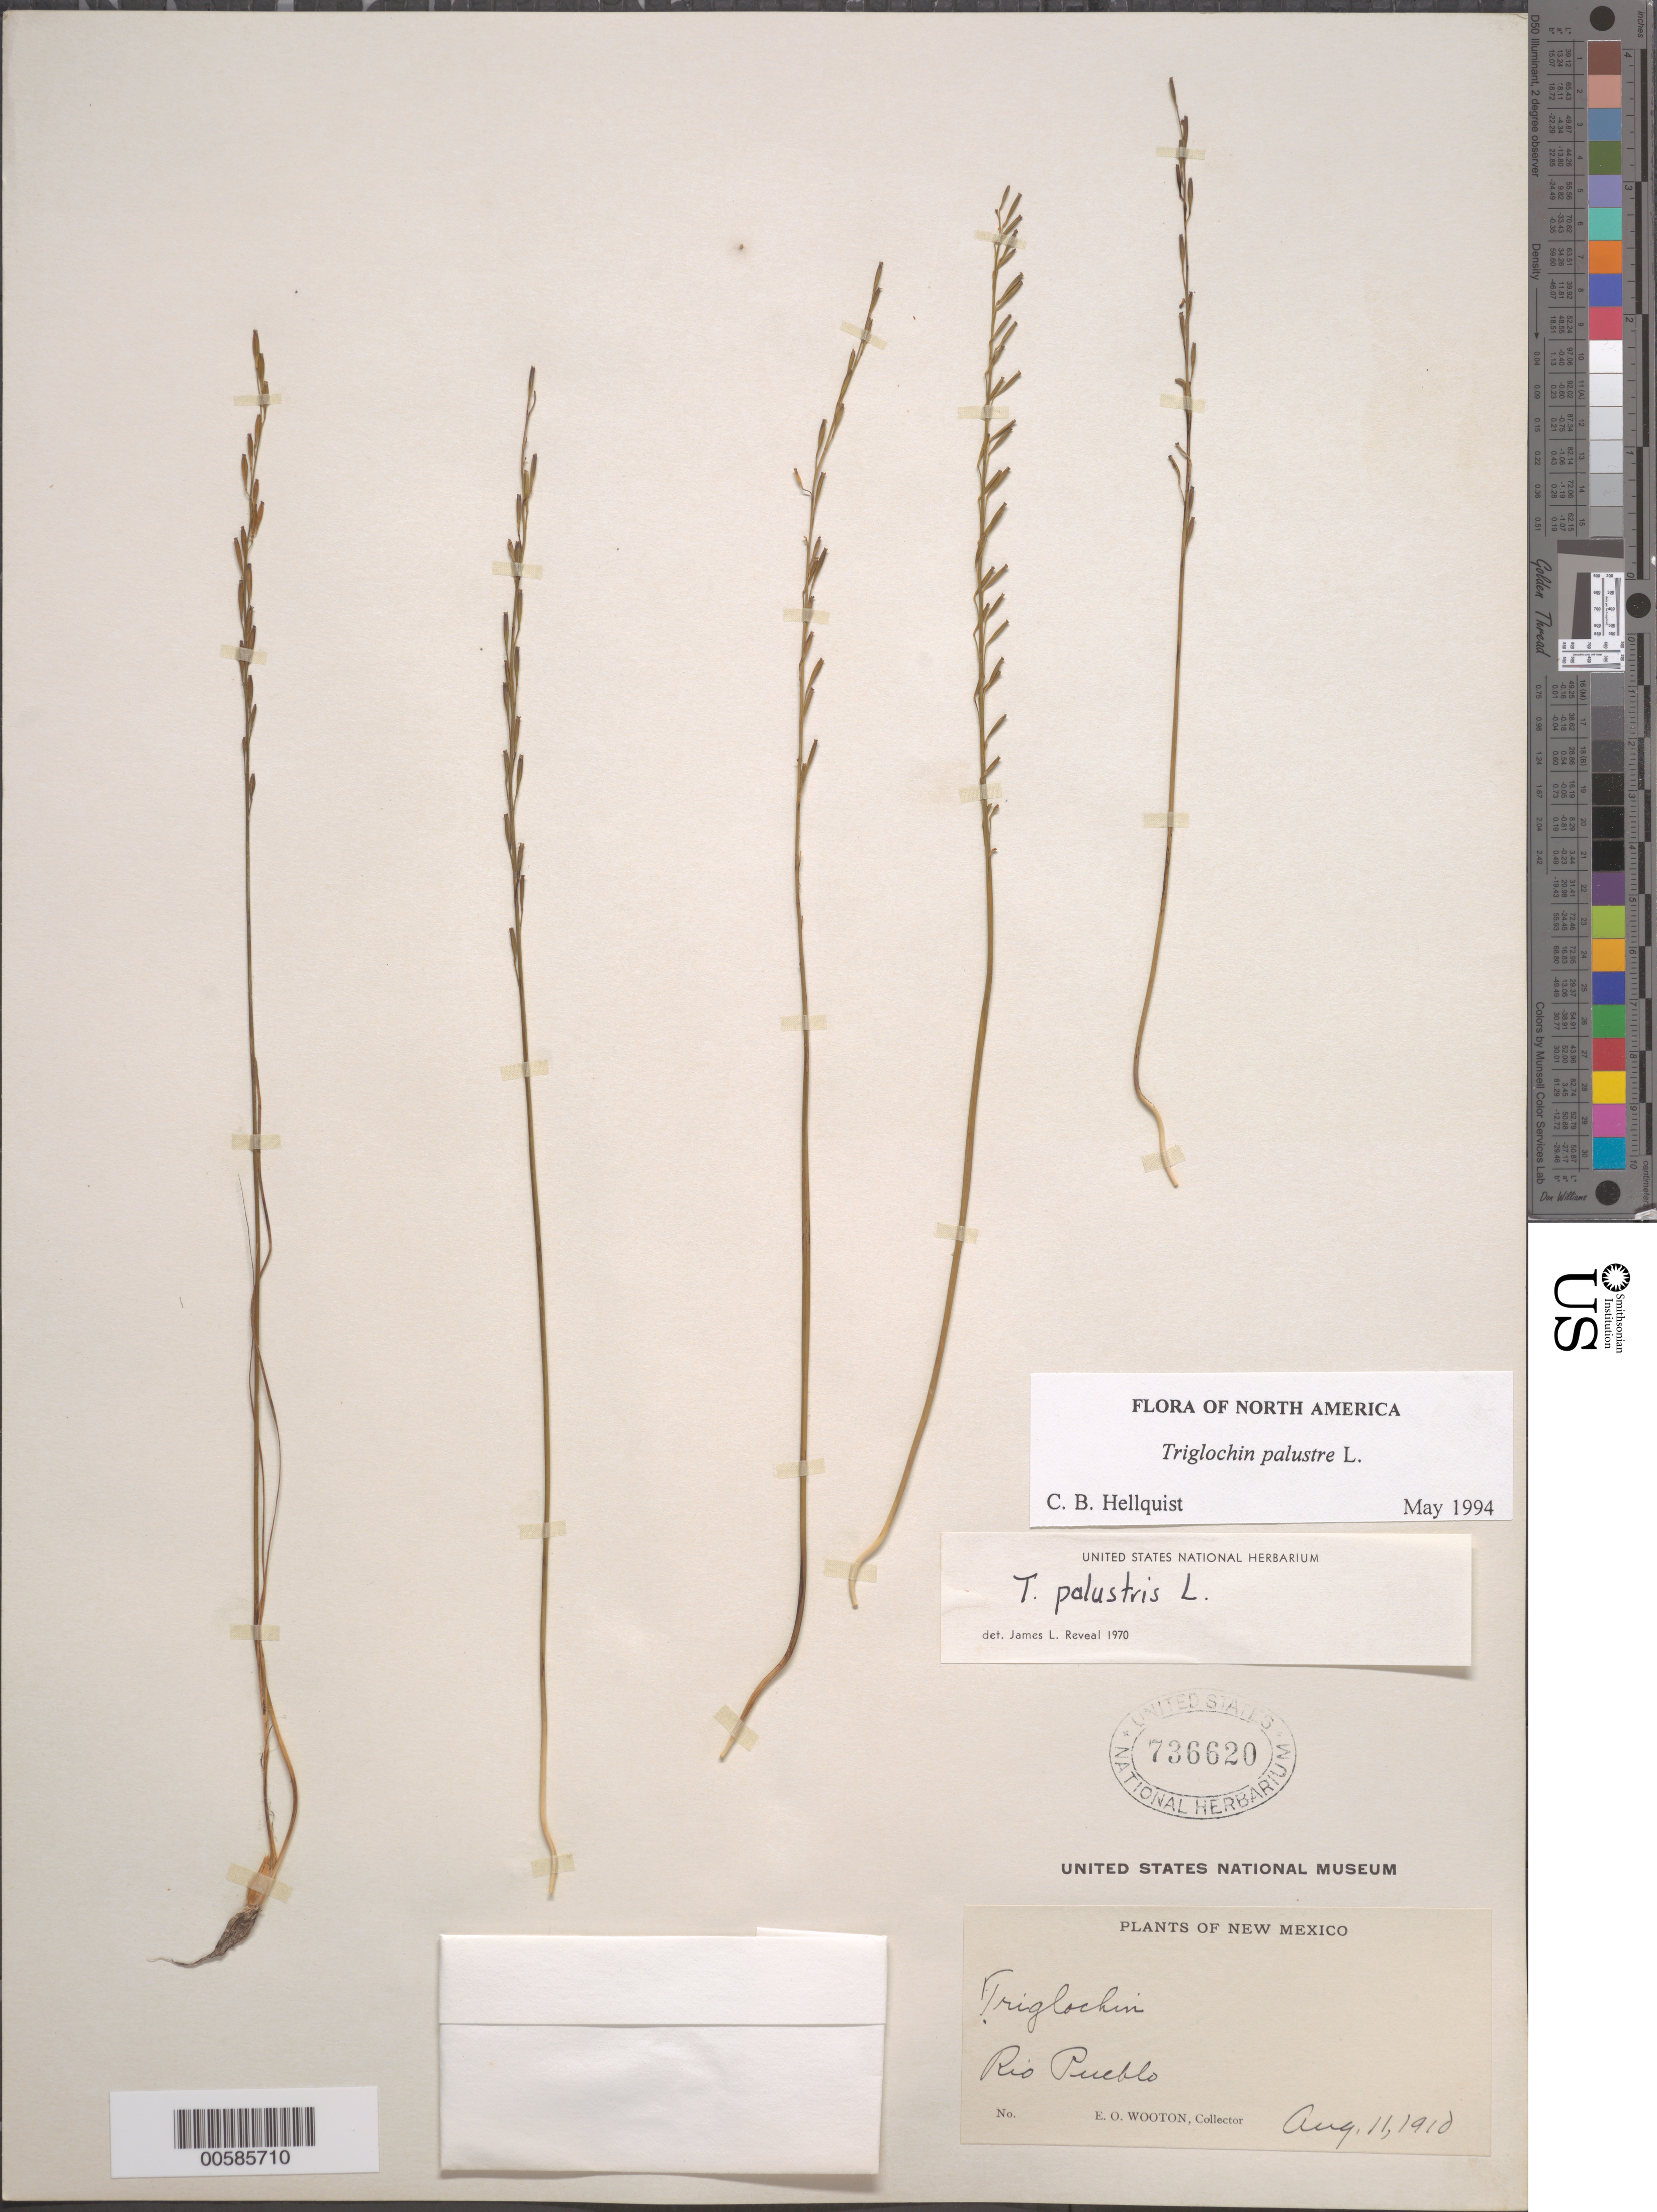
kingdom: Plantae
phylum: Tracheophyta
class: Liliopsida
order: Alismatales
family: Juncaginaceae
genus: Triglochin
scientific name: Triglochin palustris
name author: L.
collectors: E. O. Wooton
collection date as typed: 11 Aug 1910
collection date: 1910-08-11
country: United States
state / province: New Mexico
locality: Rio Pueblo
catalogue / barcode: US 736620